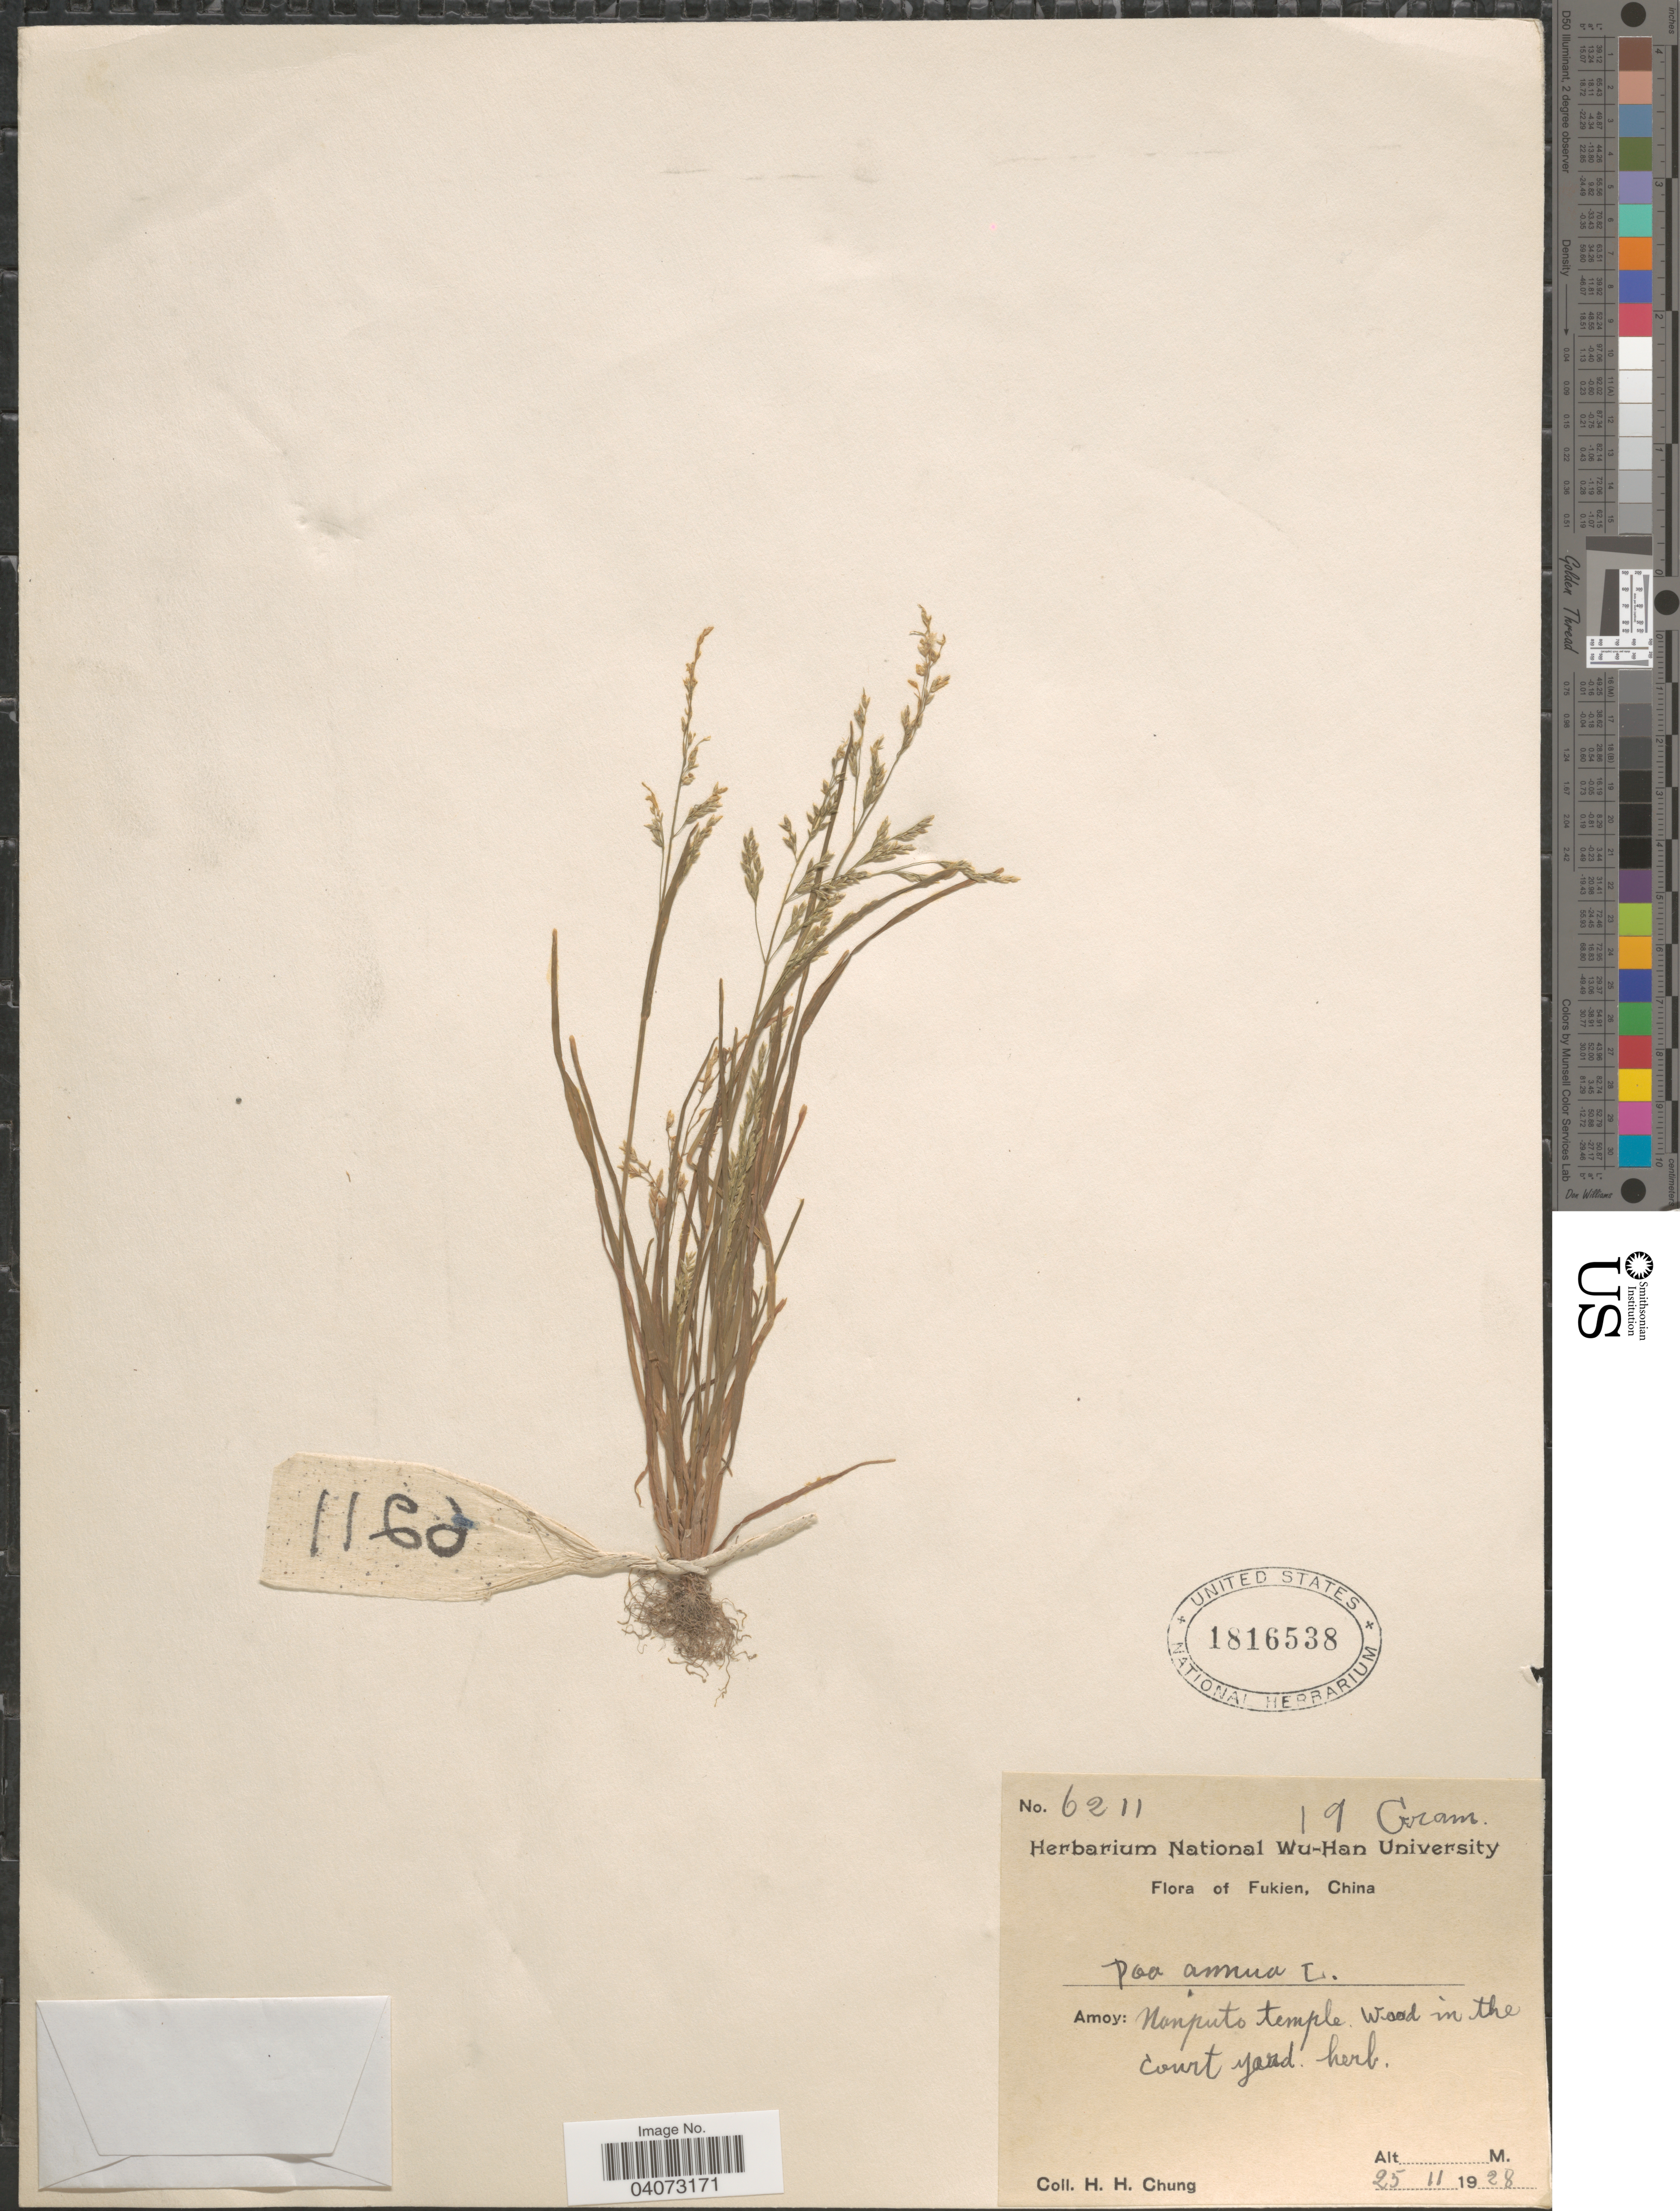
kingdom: Plantae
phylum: Tracheophyta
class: Liliopsida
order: Poales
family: Poaceae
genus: Poa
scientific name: Poa annua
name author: L.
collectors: H. Chung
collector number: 6211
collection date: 1928-11-25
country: China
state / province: Fujian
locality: Fukien. Amoy: Nanputo temple. Wood in the court yard.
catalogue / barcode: US 1816538